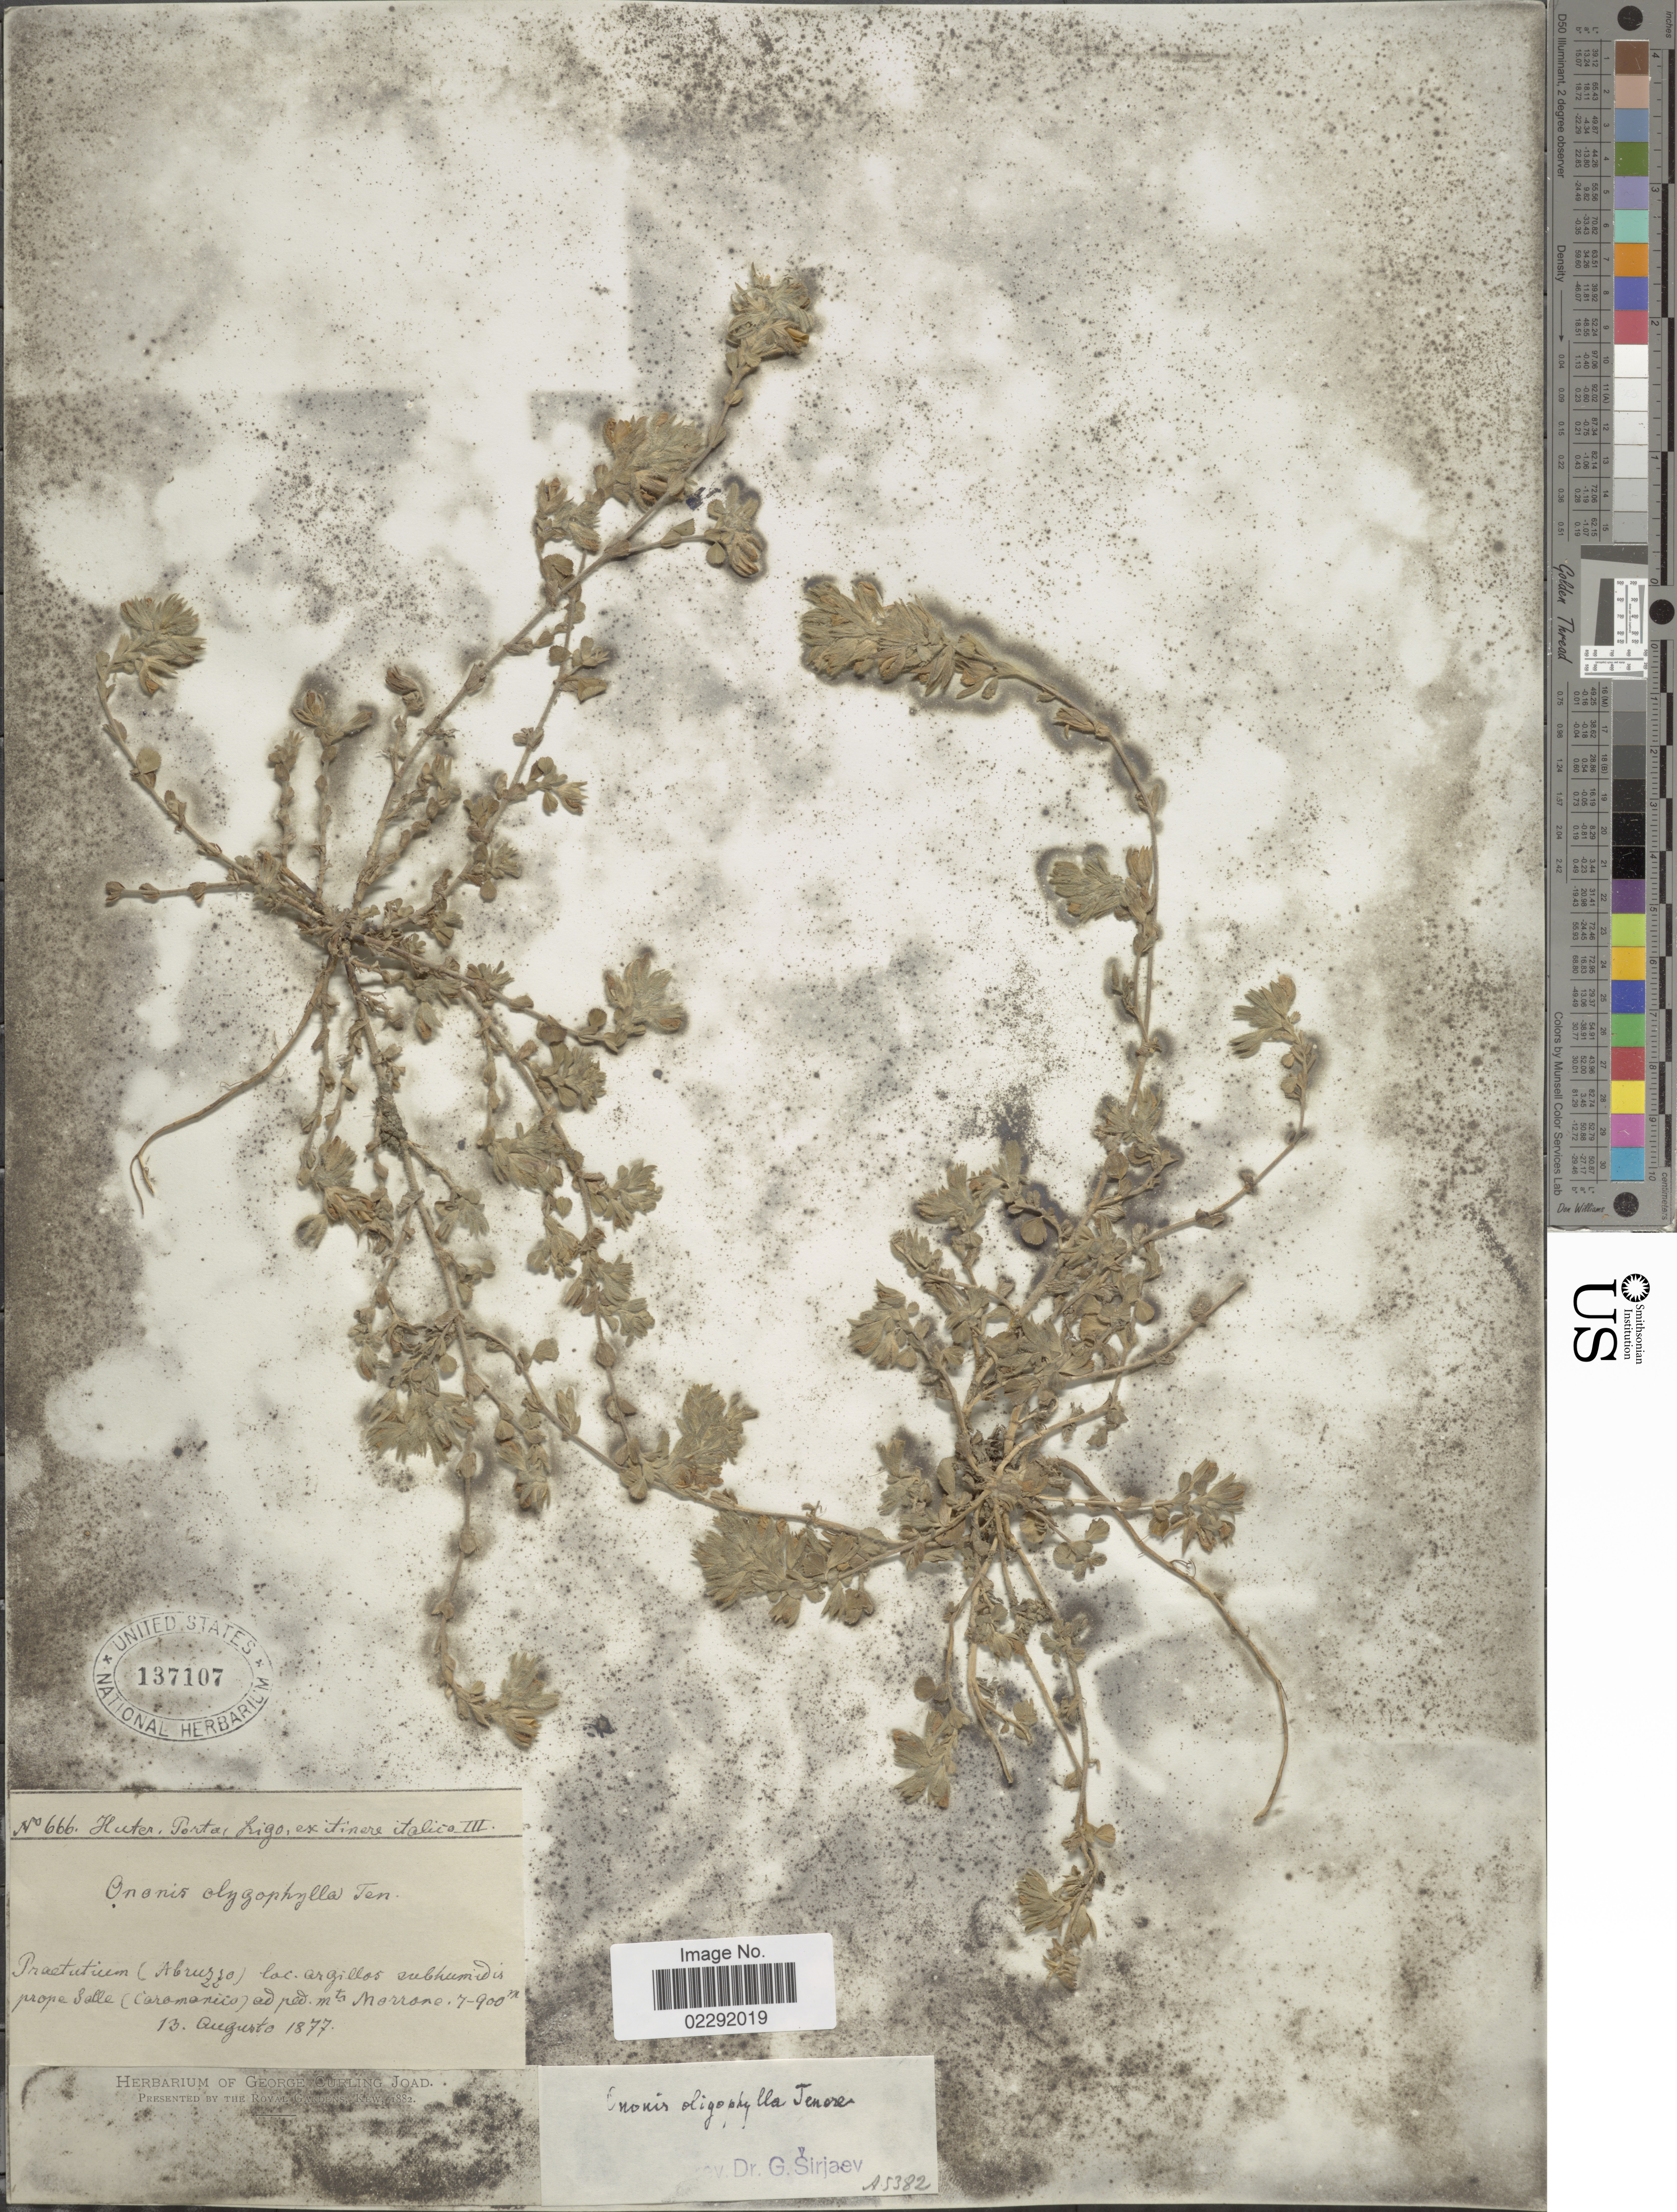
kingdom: Plantae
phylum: Tracheophyta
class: Magnoliopsida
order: Fabales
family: Fabaceae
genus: Ononis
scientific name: Ononis oligophylla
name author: Ten.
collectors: -. Huter, -- Porta & -- Rigo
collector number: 666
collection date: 1877-08-13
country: Italy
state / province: Abruzzo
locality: Itinere Italica, Praetutium (Abruzzo) loc. argillos subhumidis prope Salle (Caromaniio) ad ped. mts Morrane. [interpreted]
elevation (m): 700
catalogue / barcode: US 137107